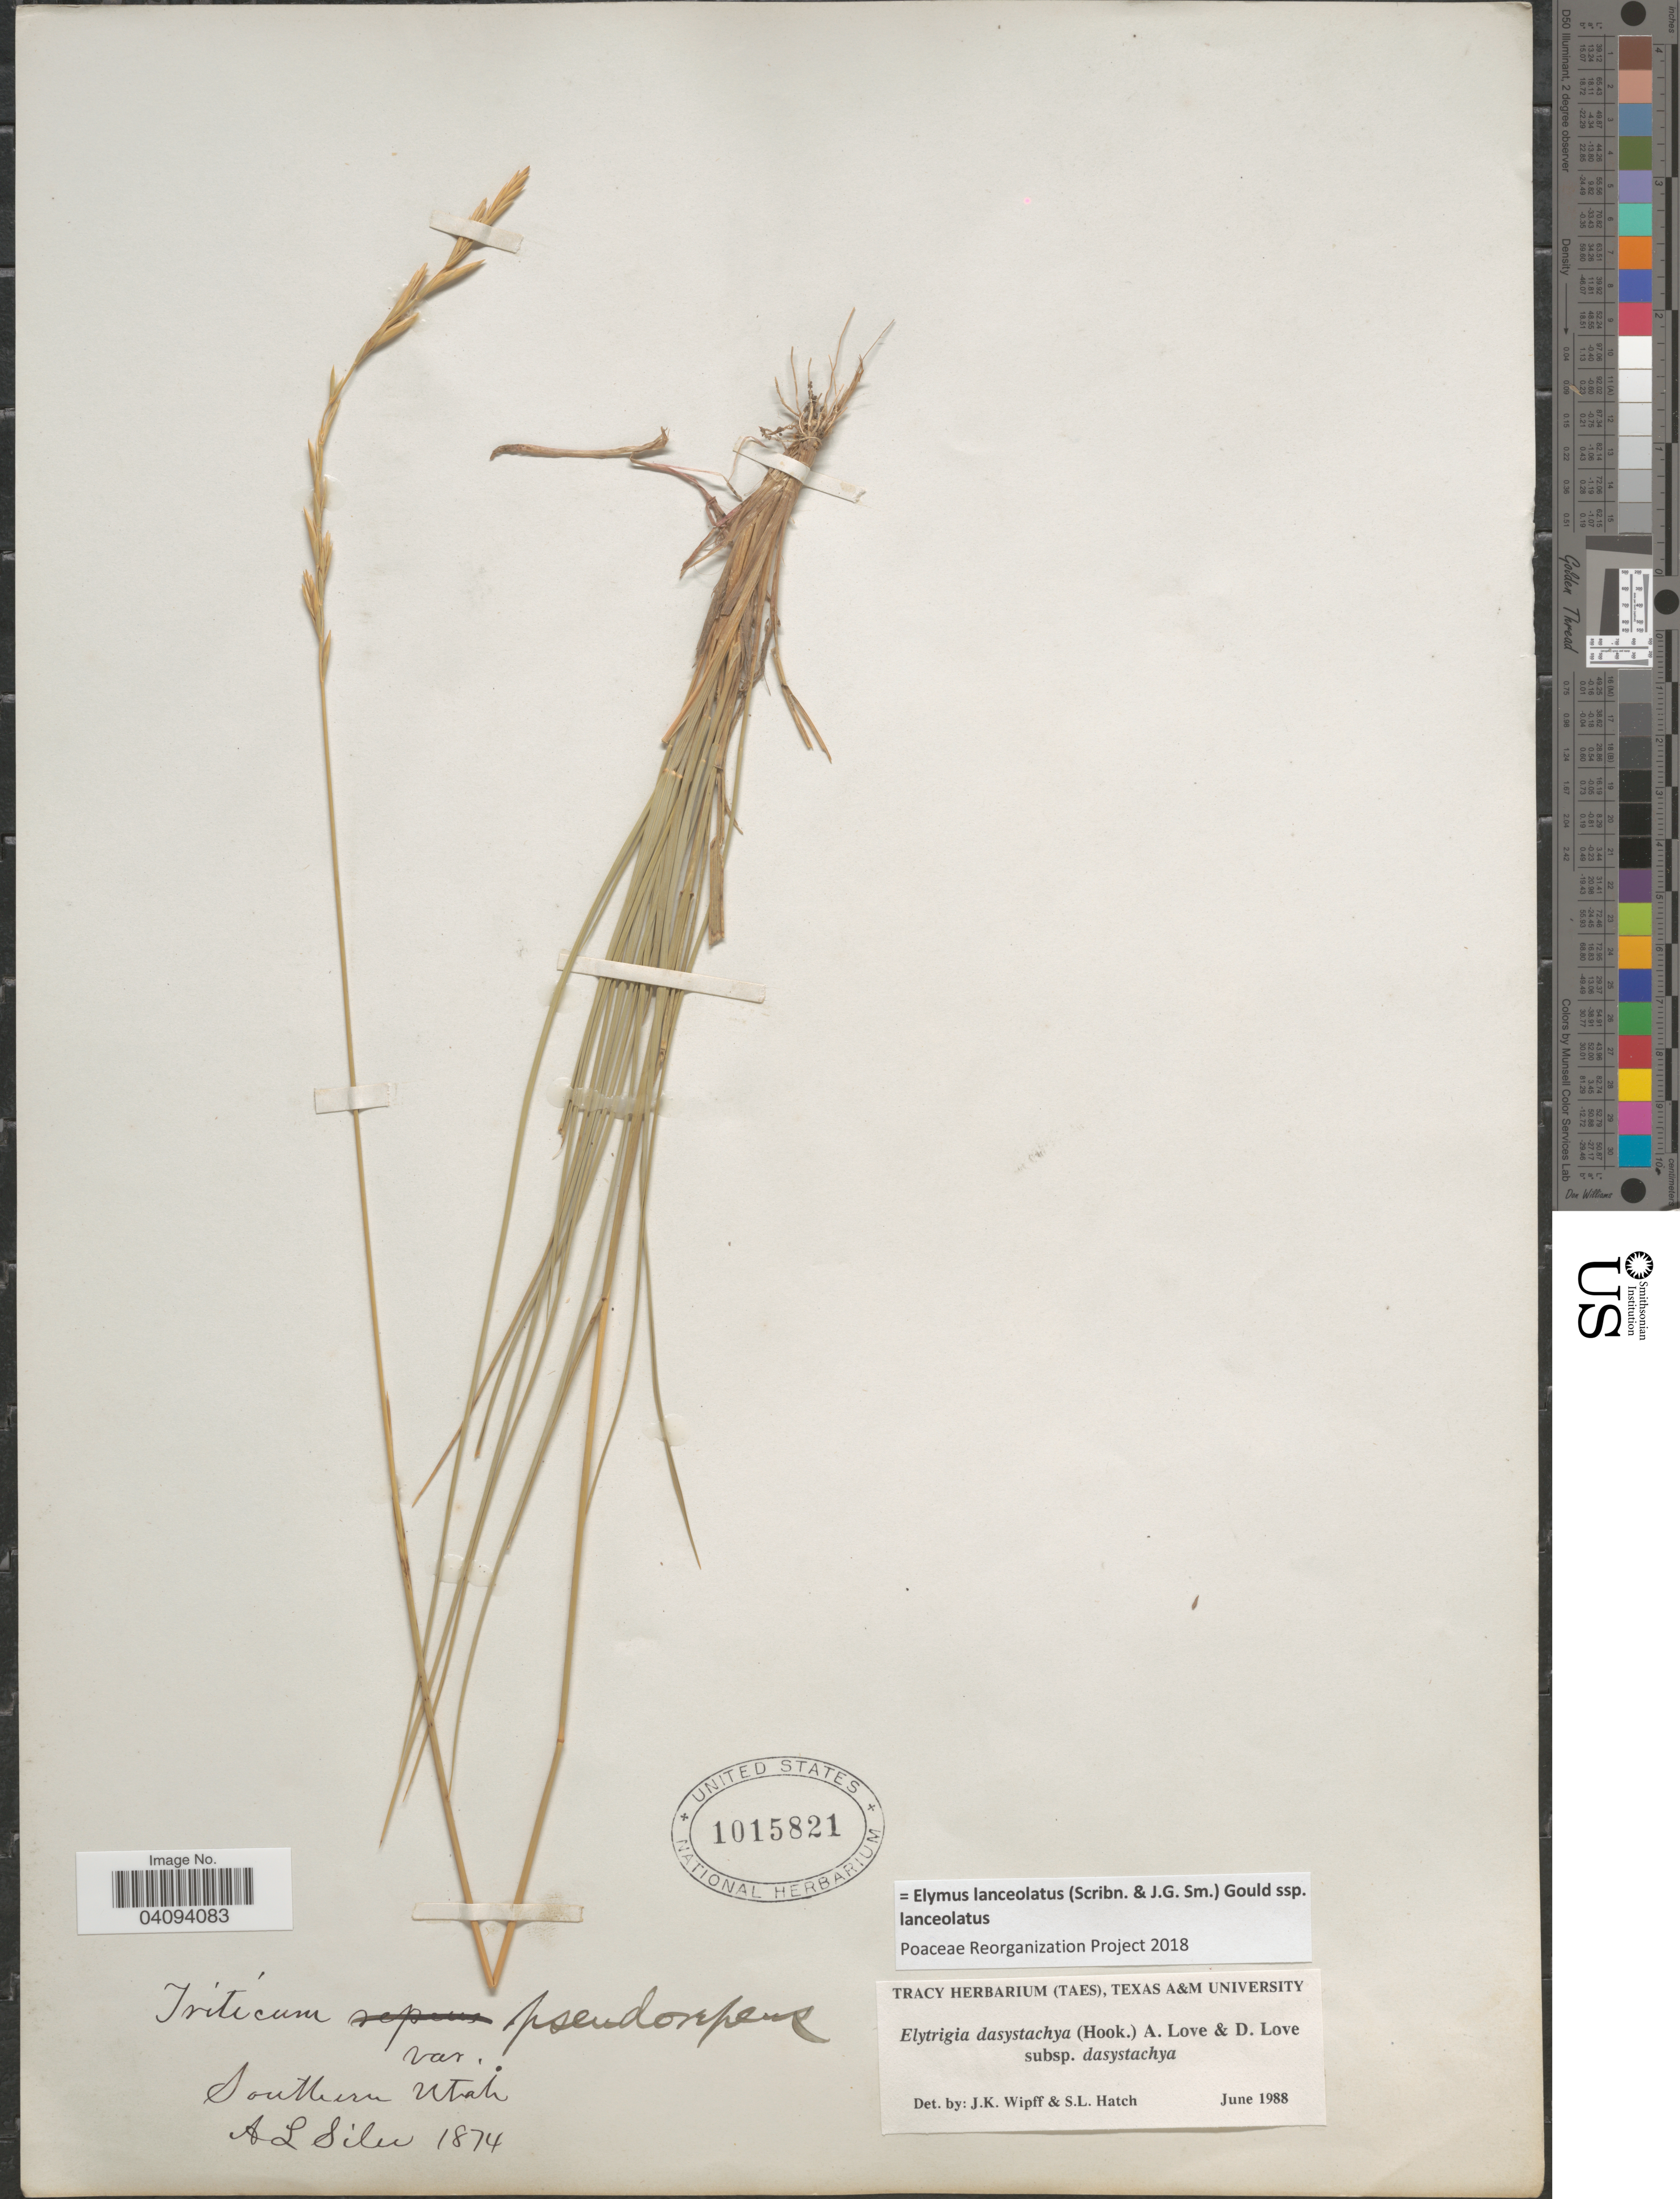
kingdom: Plantae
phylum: Tracheophyta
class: Liliopsida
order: Poales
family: Poaceae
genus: Elymus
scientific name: Elymus lanceolatus subsp. lanceolatus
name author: (Scribn. & J.G. Sm.) Gould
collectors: A. Siler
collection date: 1874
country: United States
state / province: Utah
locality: Southern Utah.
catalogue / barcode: US 1015821